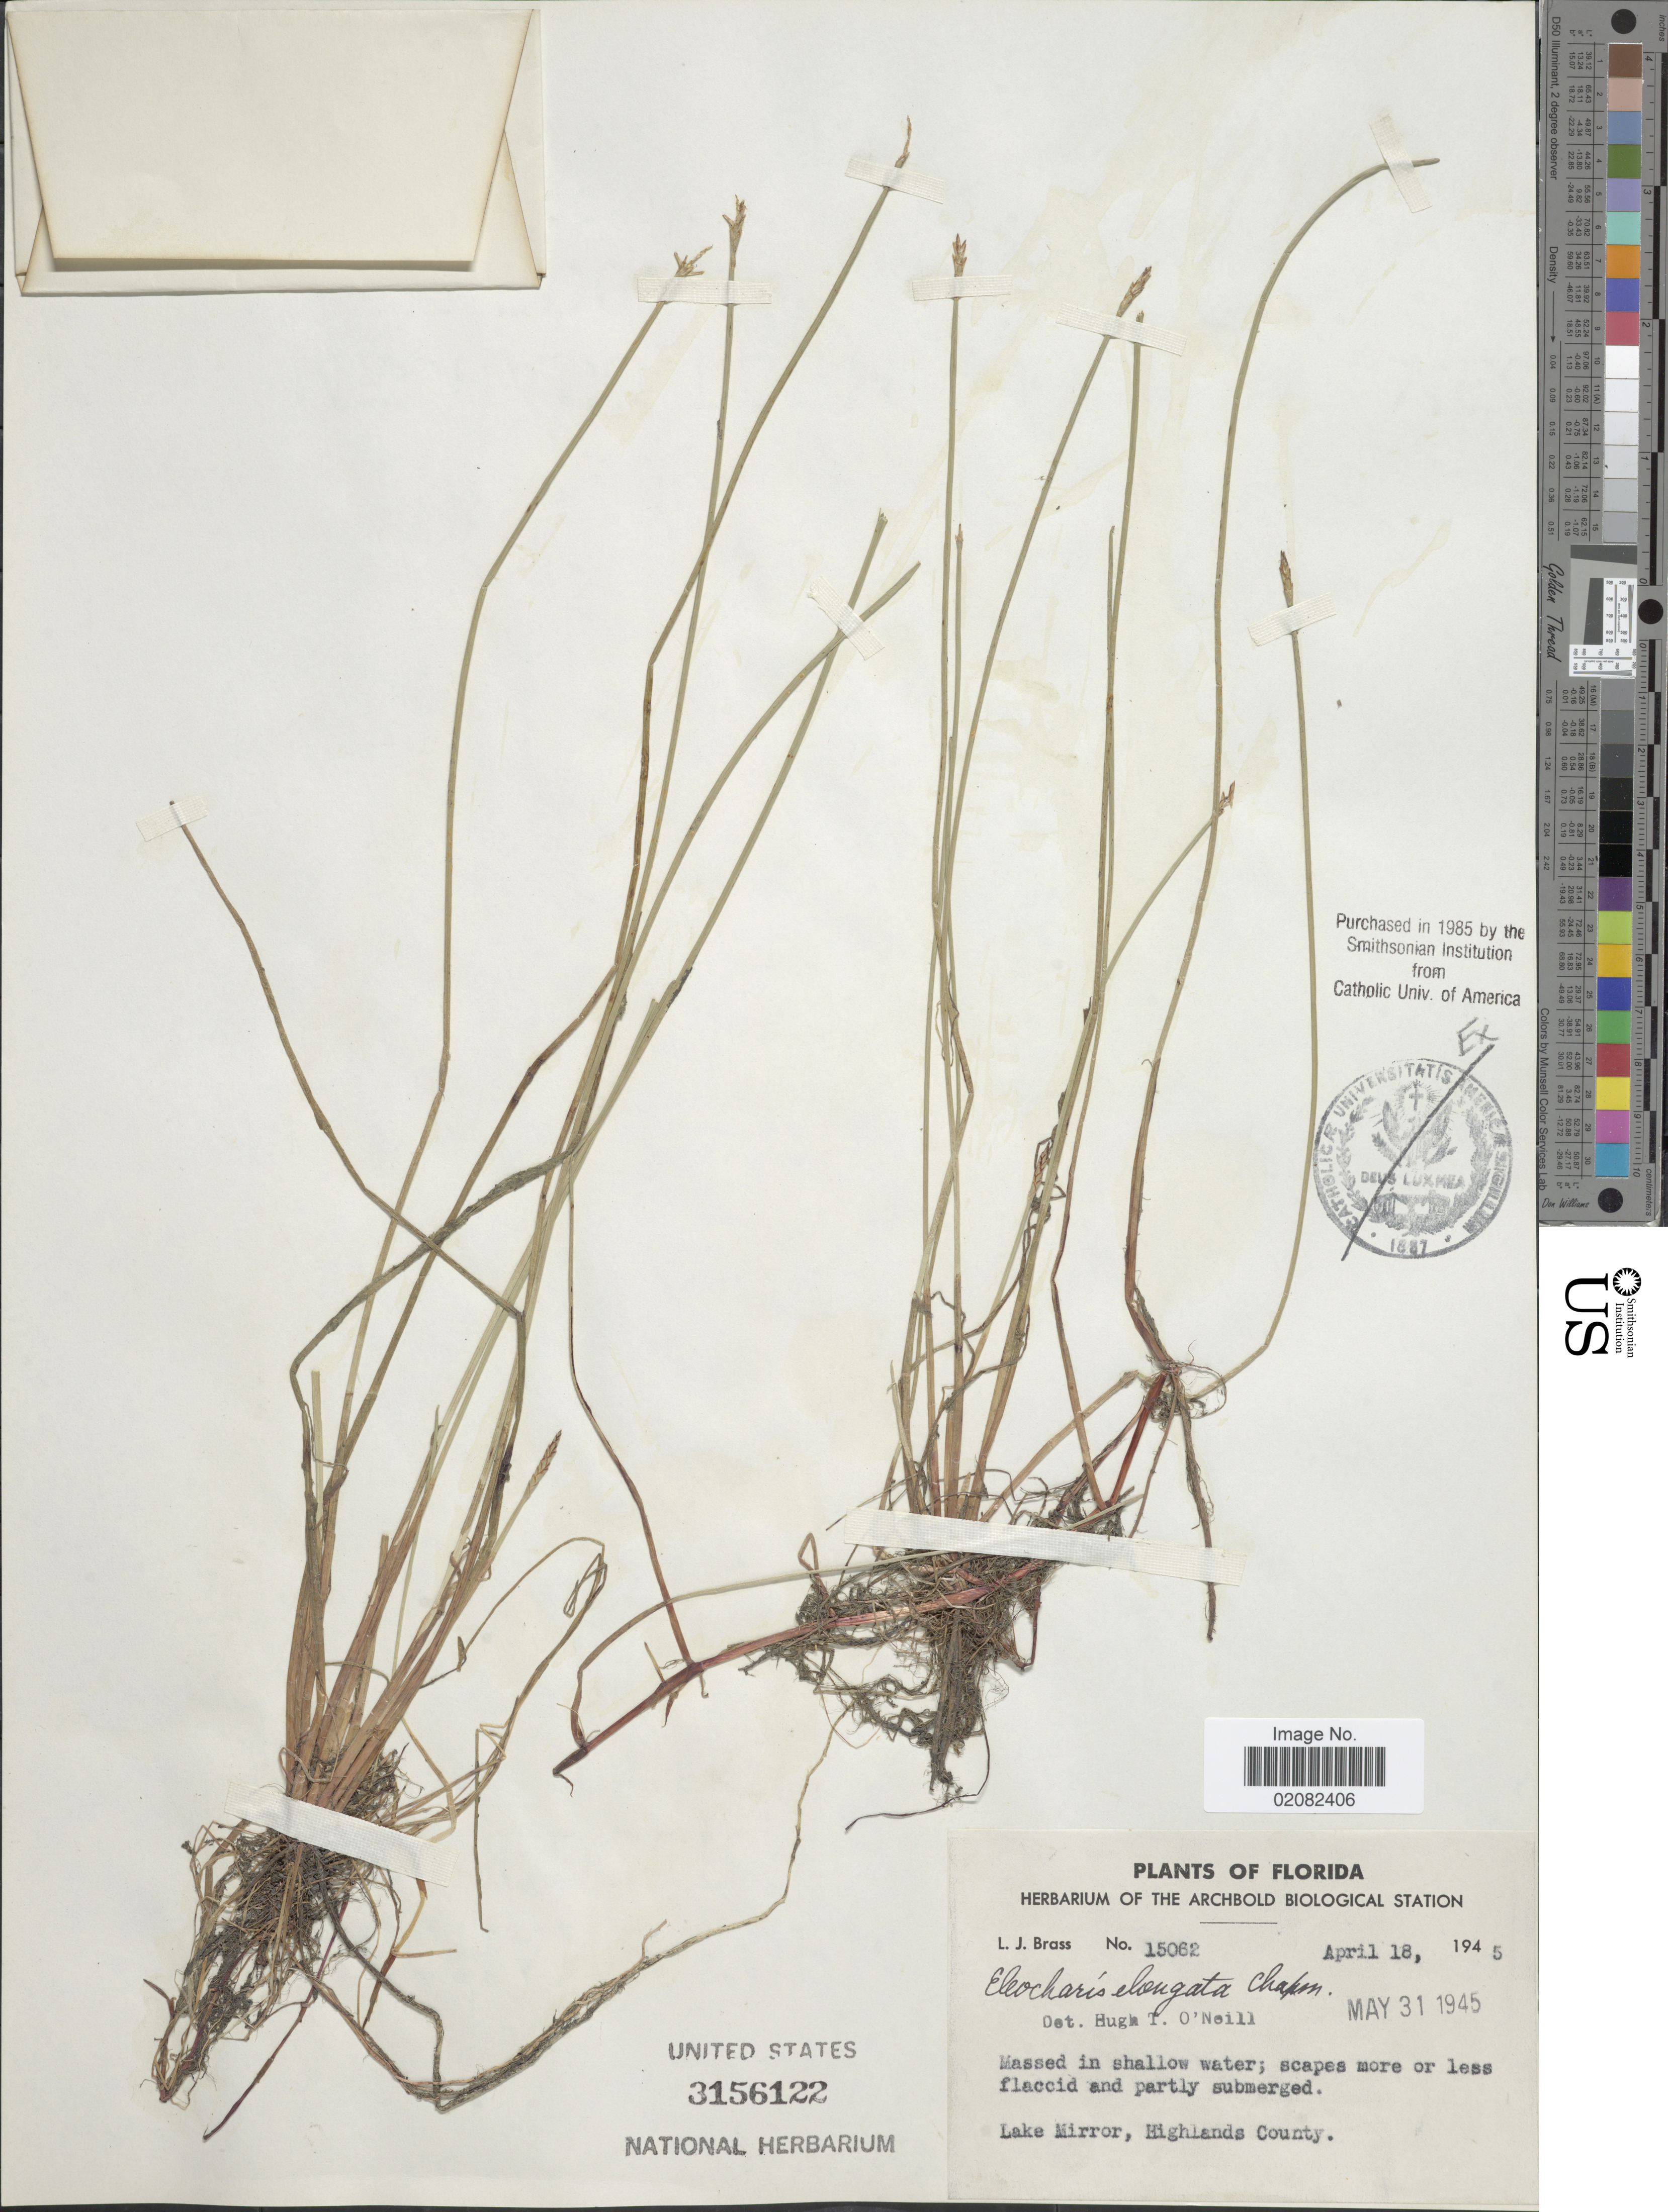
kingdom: Plantae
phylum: Tracheophyta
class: Liliopsida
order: Poales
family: Cyperaceae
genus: Eleocharis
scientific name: Eleocharis elongata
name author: Chapm.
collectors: L. J. Brass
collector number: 15062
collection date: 1945-04-18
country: United States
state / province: Florida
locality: Lake Mirror, Highlands County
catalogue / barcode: US 3156122